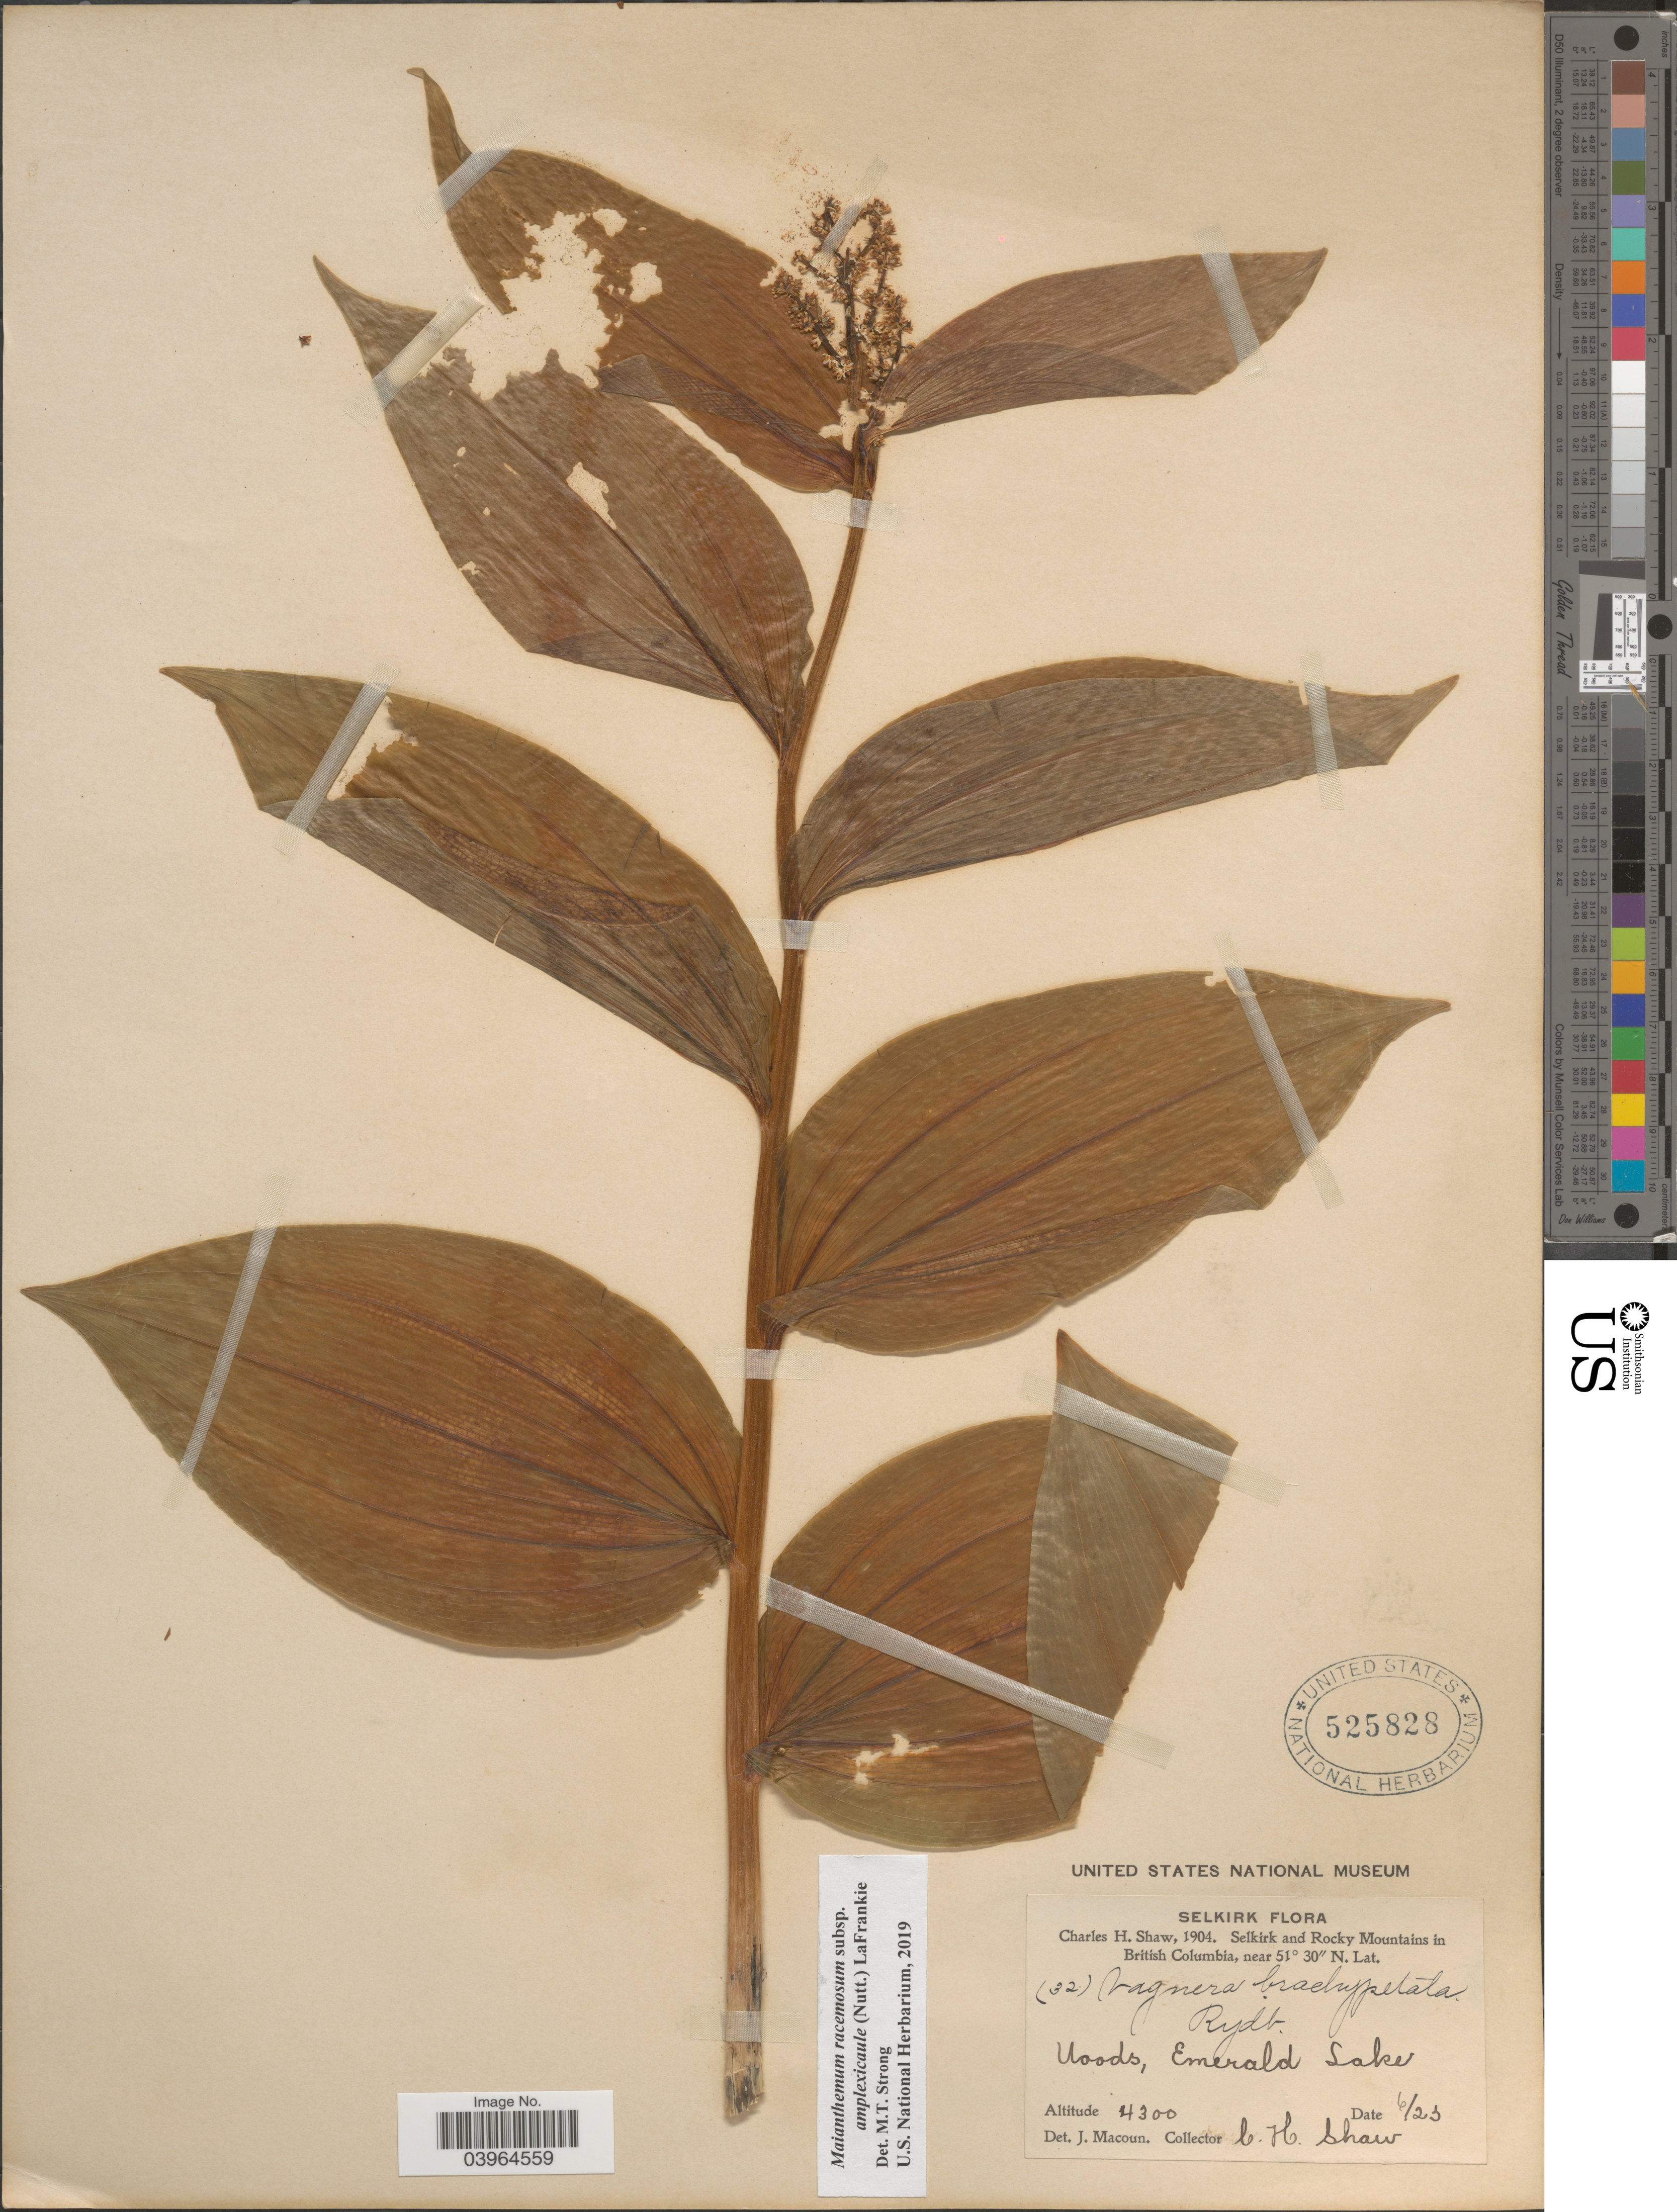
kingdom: Plantae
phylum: Tracheophyta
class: Liliopsida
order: Asparagales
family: Asparagaceae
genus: Maianthemum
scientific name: Maianthemum racemosum subsp. amplexicaule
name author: (Nutt.) LaFrankie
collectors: C. H. Shaw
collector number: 32?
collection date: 1904-06-23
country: Canada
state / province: British Columbia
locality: Selkirk. Selkirk and Rocky Mountains in British Columbia. Woods, Emerald Lake.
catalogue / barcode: US 525828